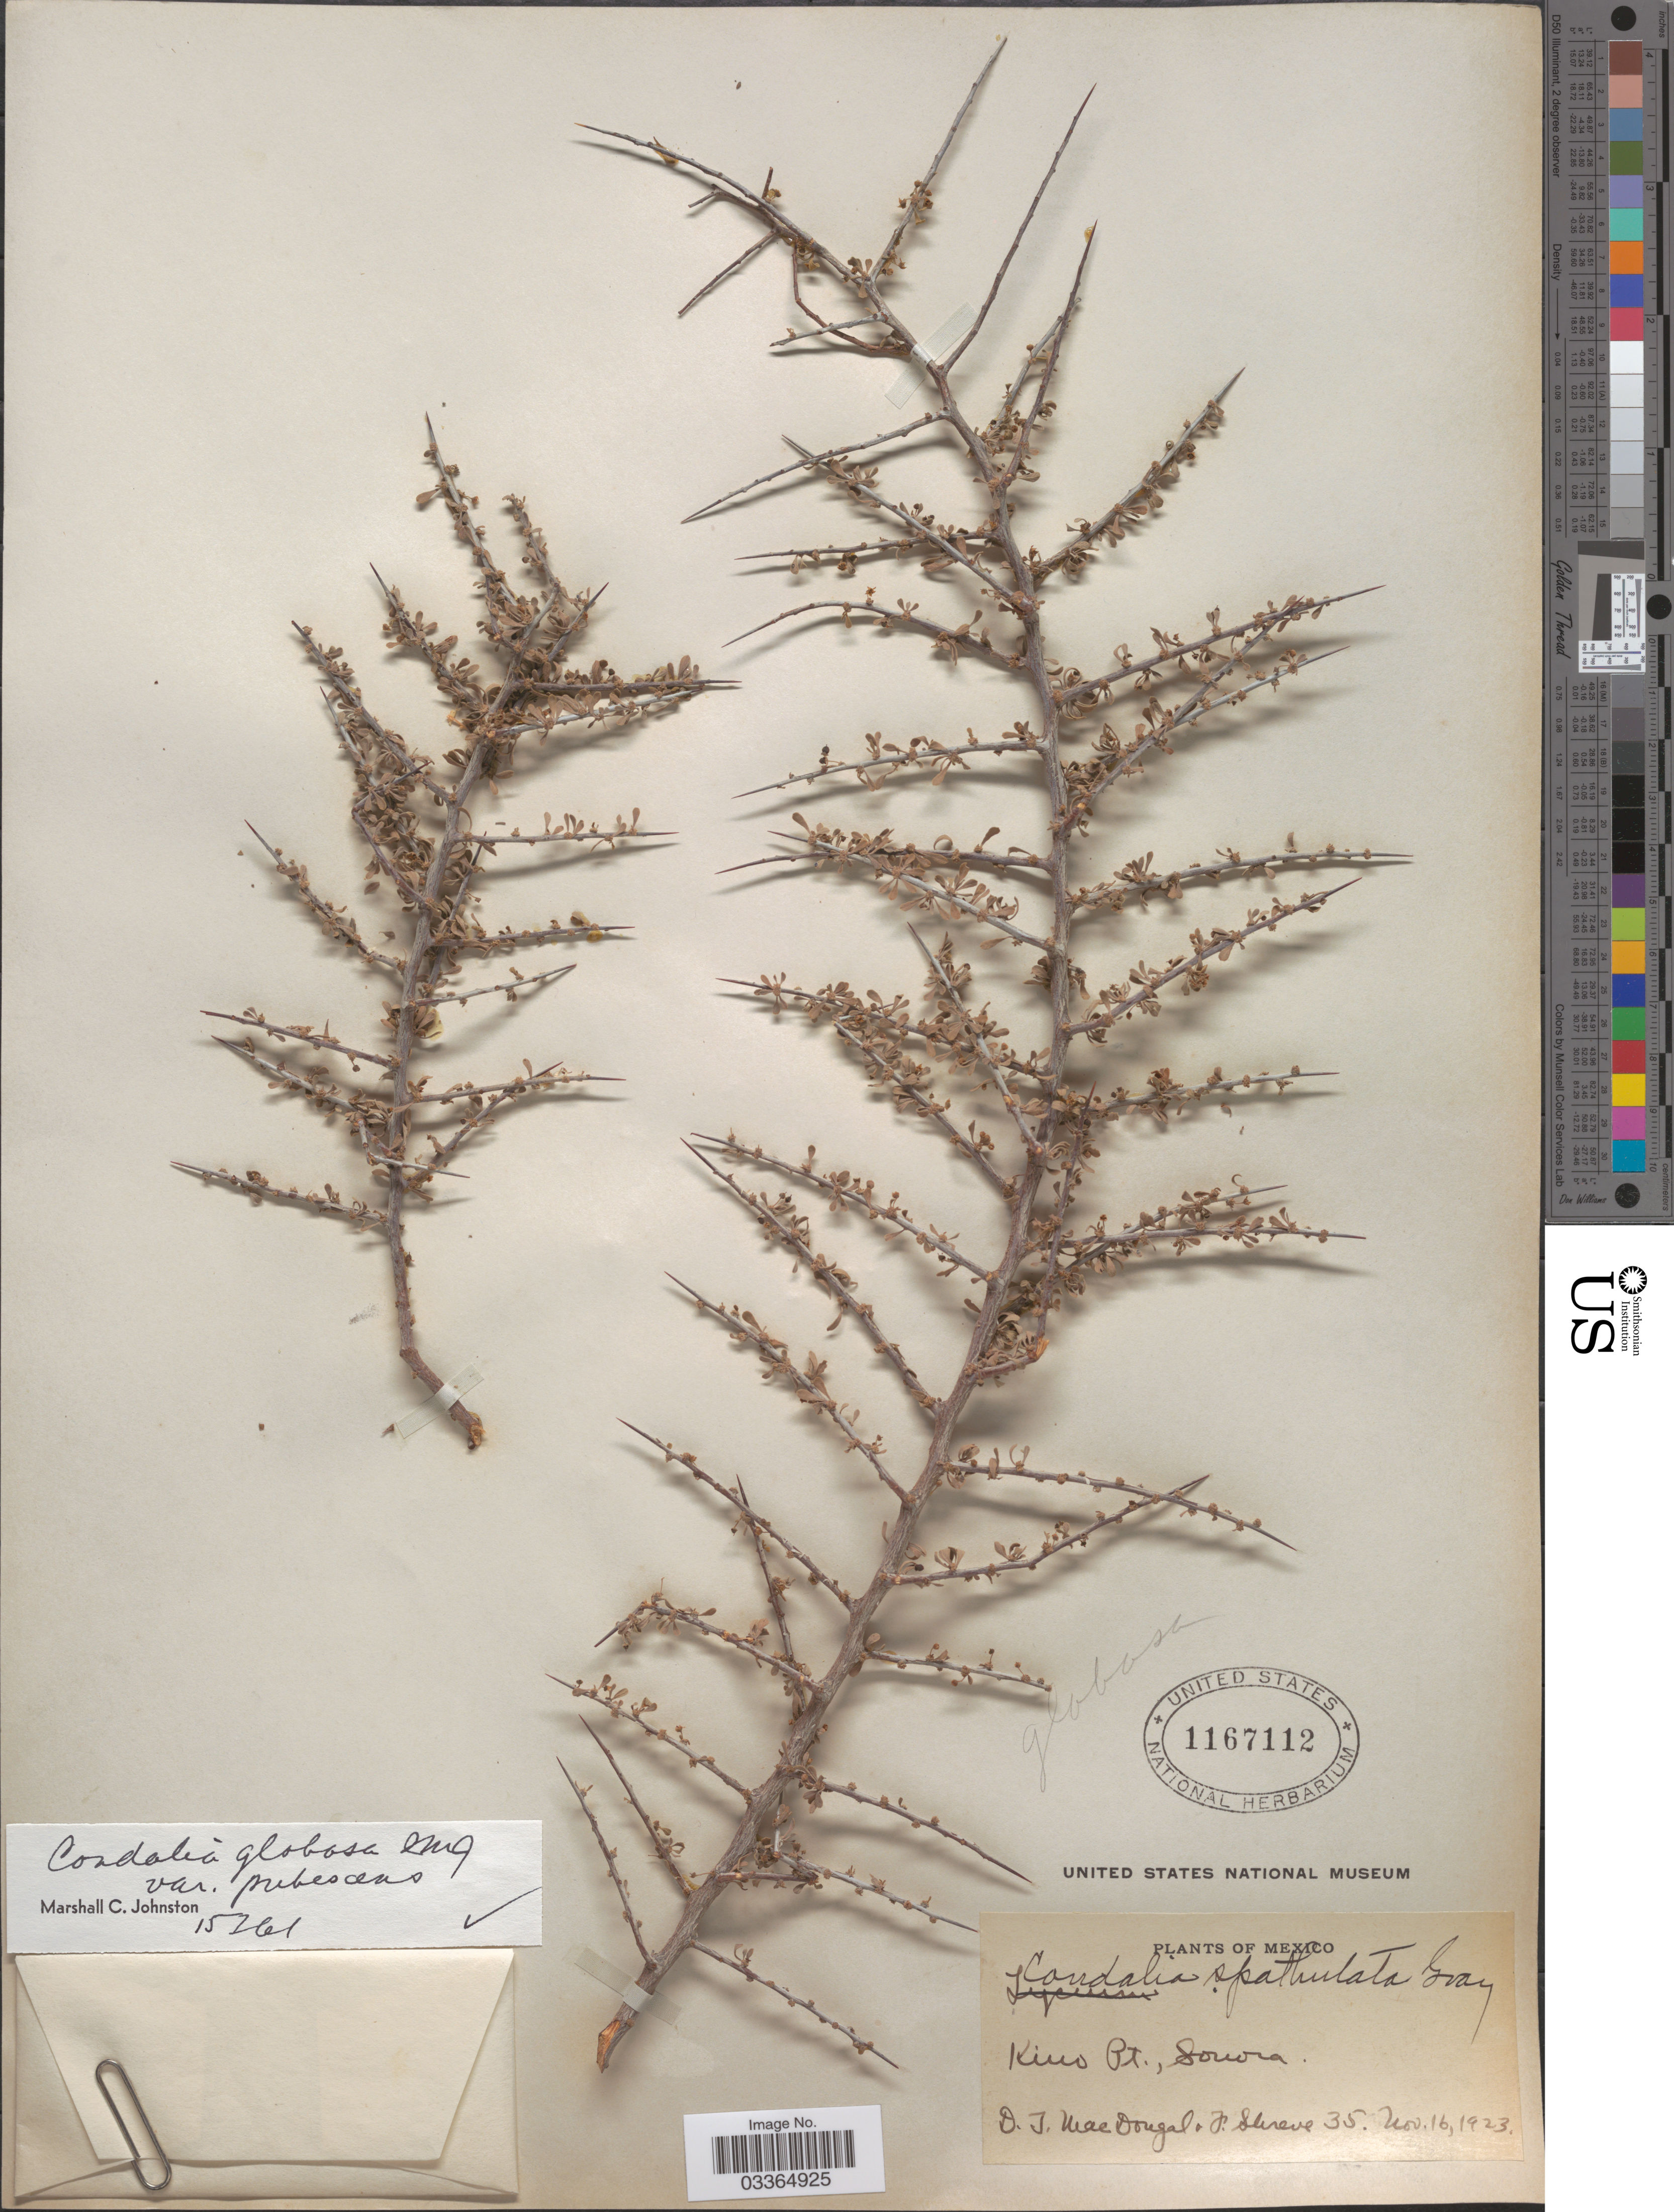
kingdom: Plantae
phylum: Tracheophyta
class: Magnoliopsida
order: Rosales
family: Rhamnaceae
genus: Condalia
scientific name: Condalia globosa var. pubescens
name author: I.M. Johnst.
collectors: D. T. MacDougal & F. Shreve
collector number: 35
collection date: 1923-11-16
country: Mexico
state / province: Sonora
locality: Kino Pt.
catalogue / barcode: US 1167112